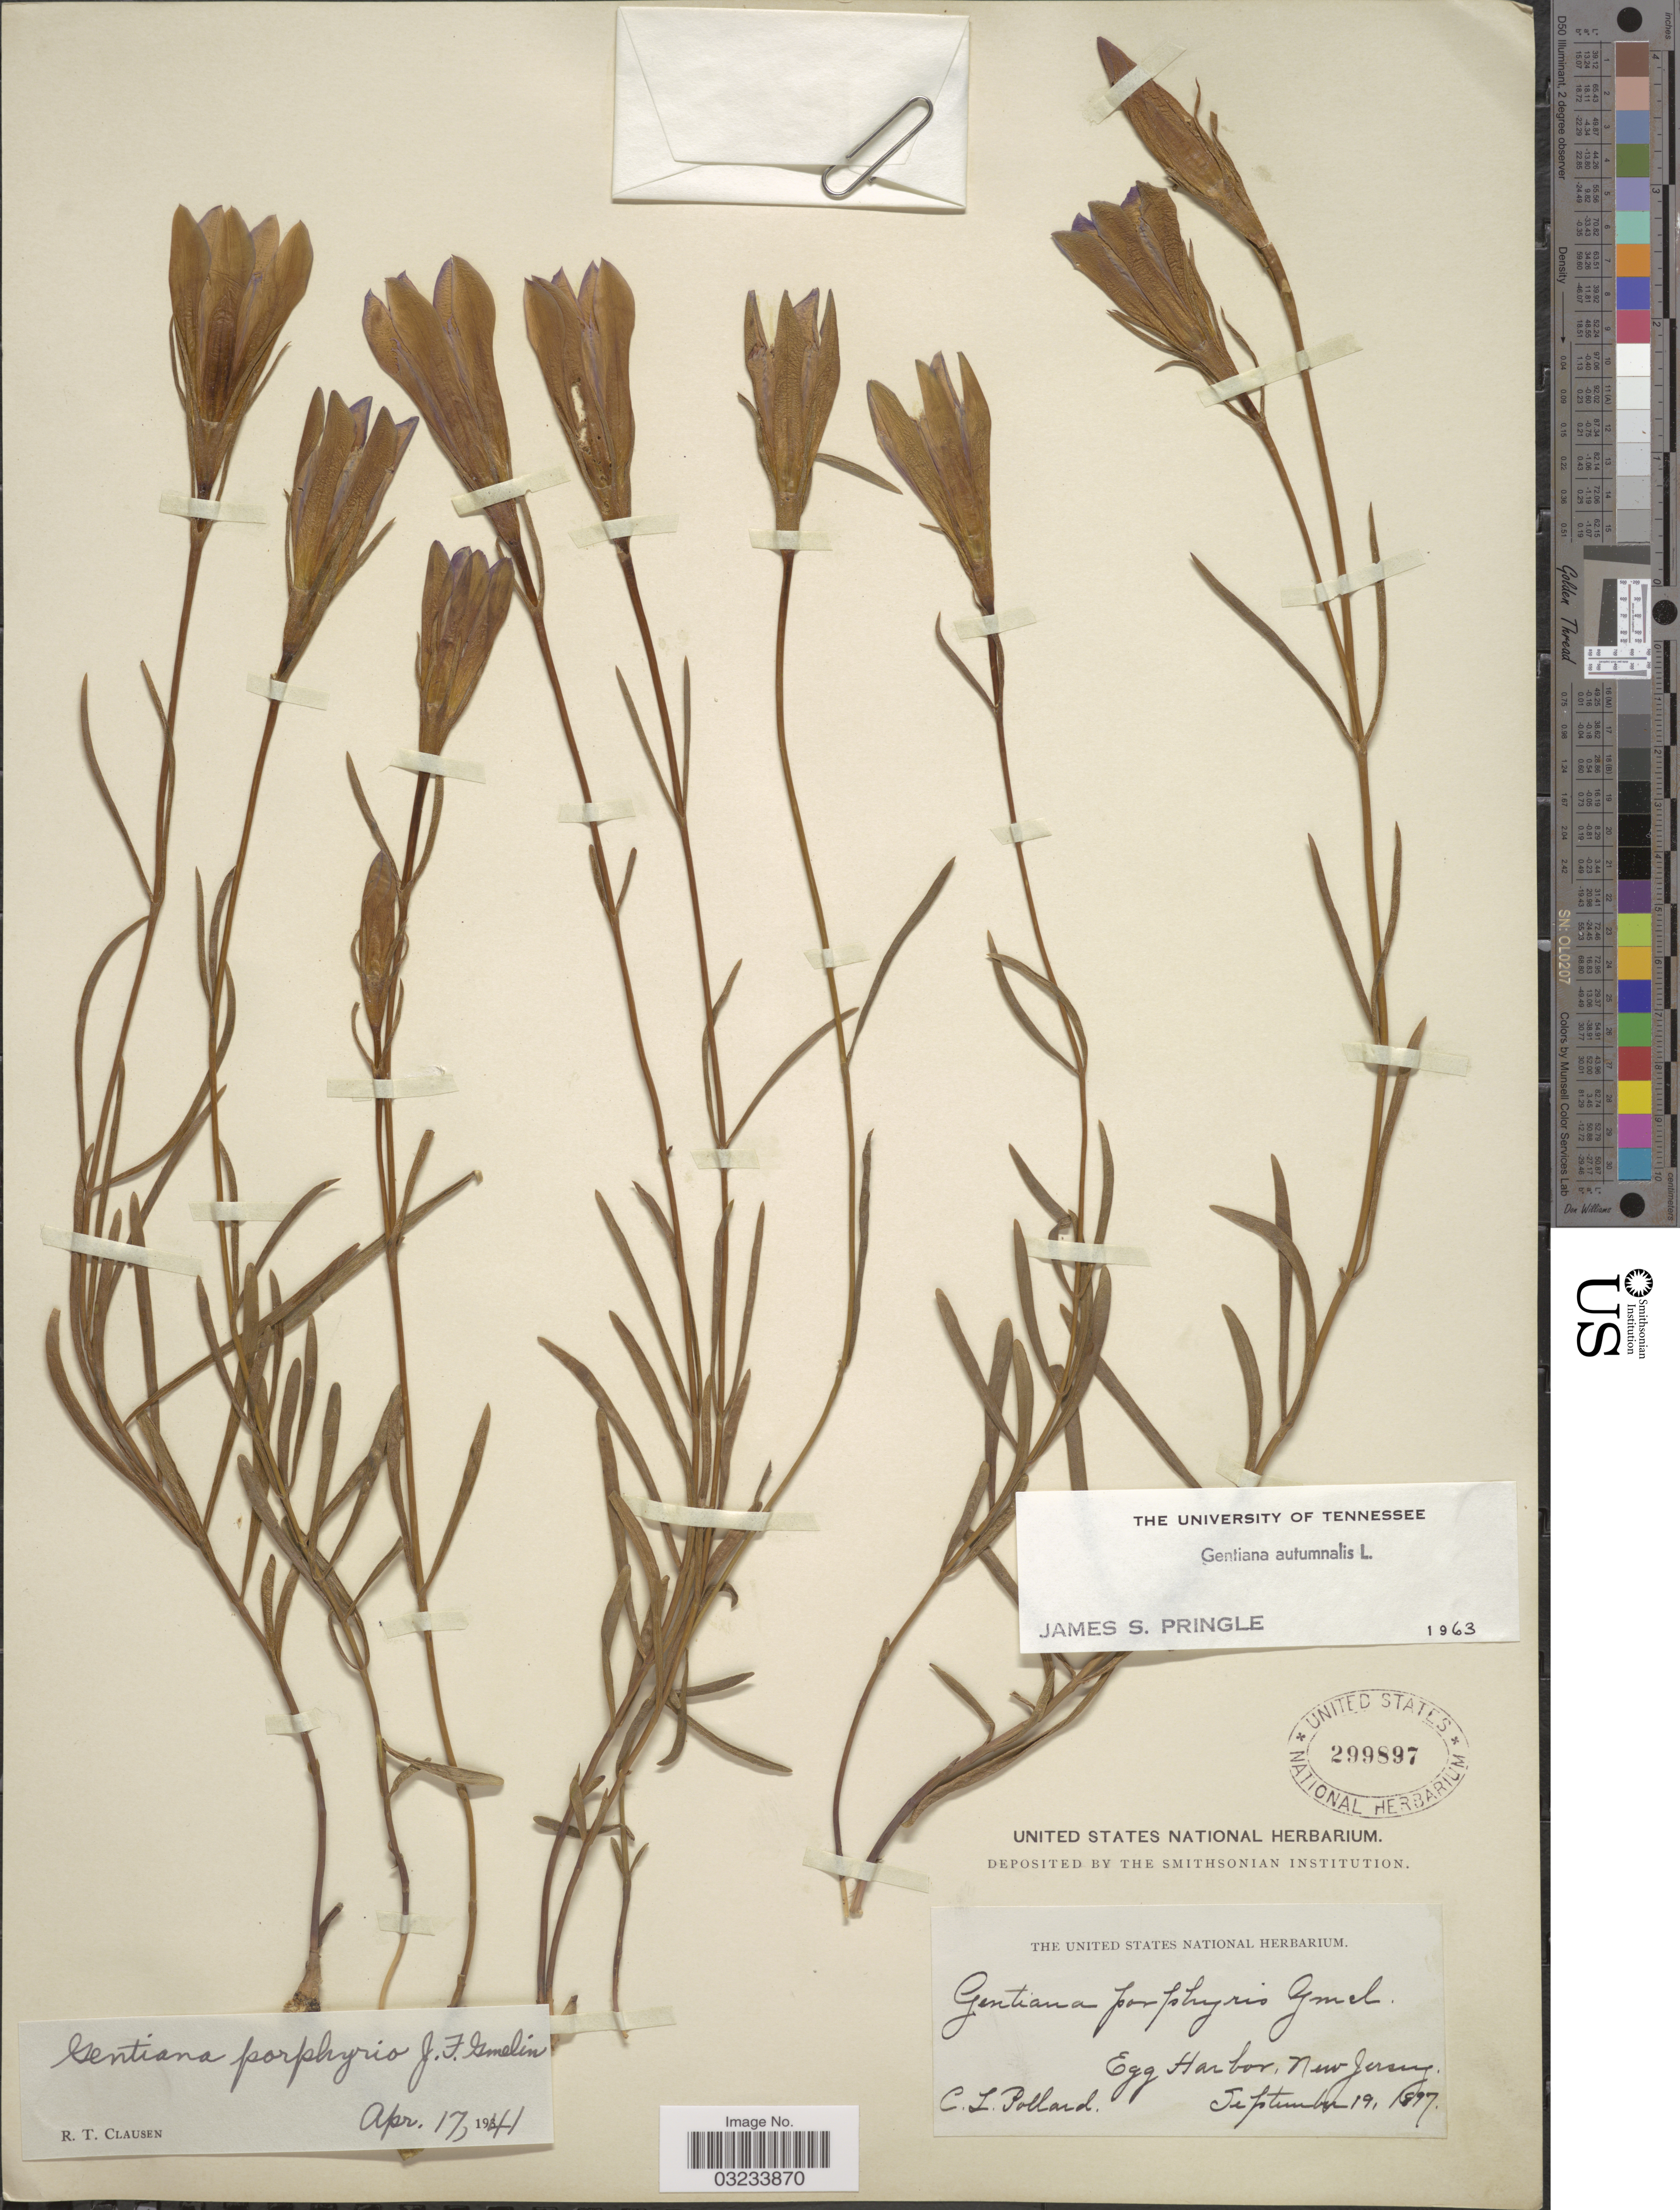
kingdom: Plantae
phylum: Tracheophyta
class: Magnoliopsida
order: Gentianales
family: Gentianaceae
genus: Gentiana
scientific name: Gentiana autumnalis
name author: L.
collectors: C. L. Pollard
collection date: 1897-09-19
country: United States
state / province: New Jersey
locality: Egg Harbor.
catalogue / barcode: US 299897